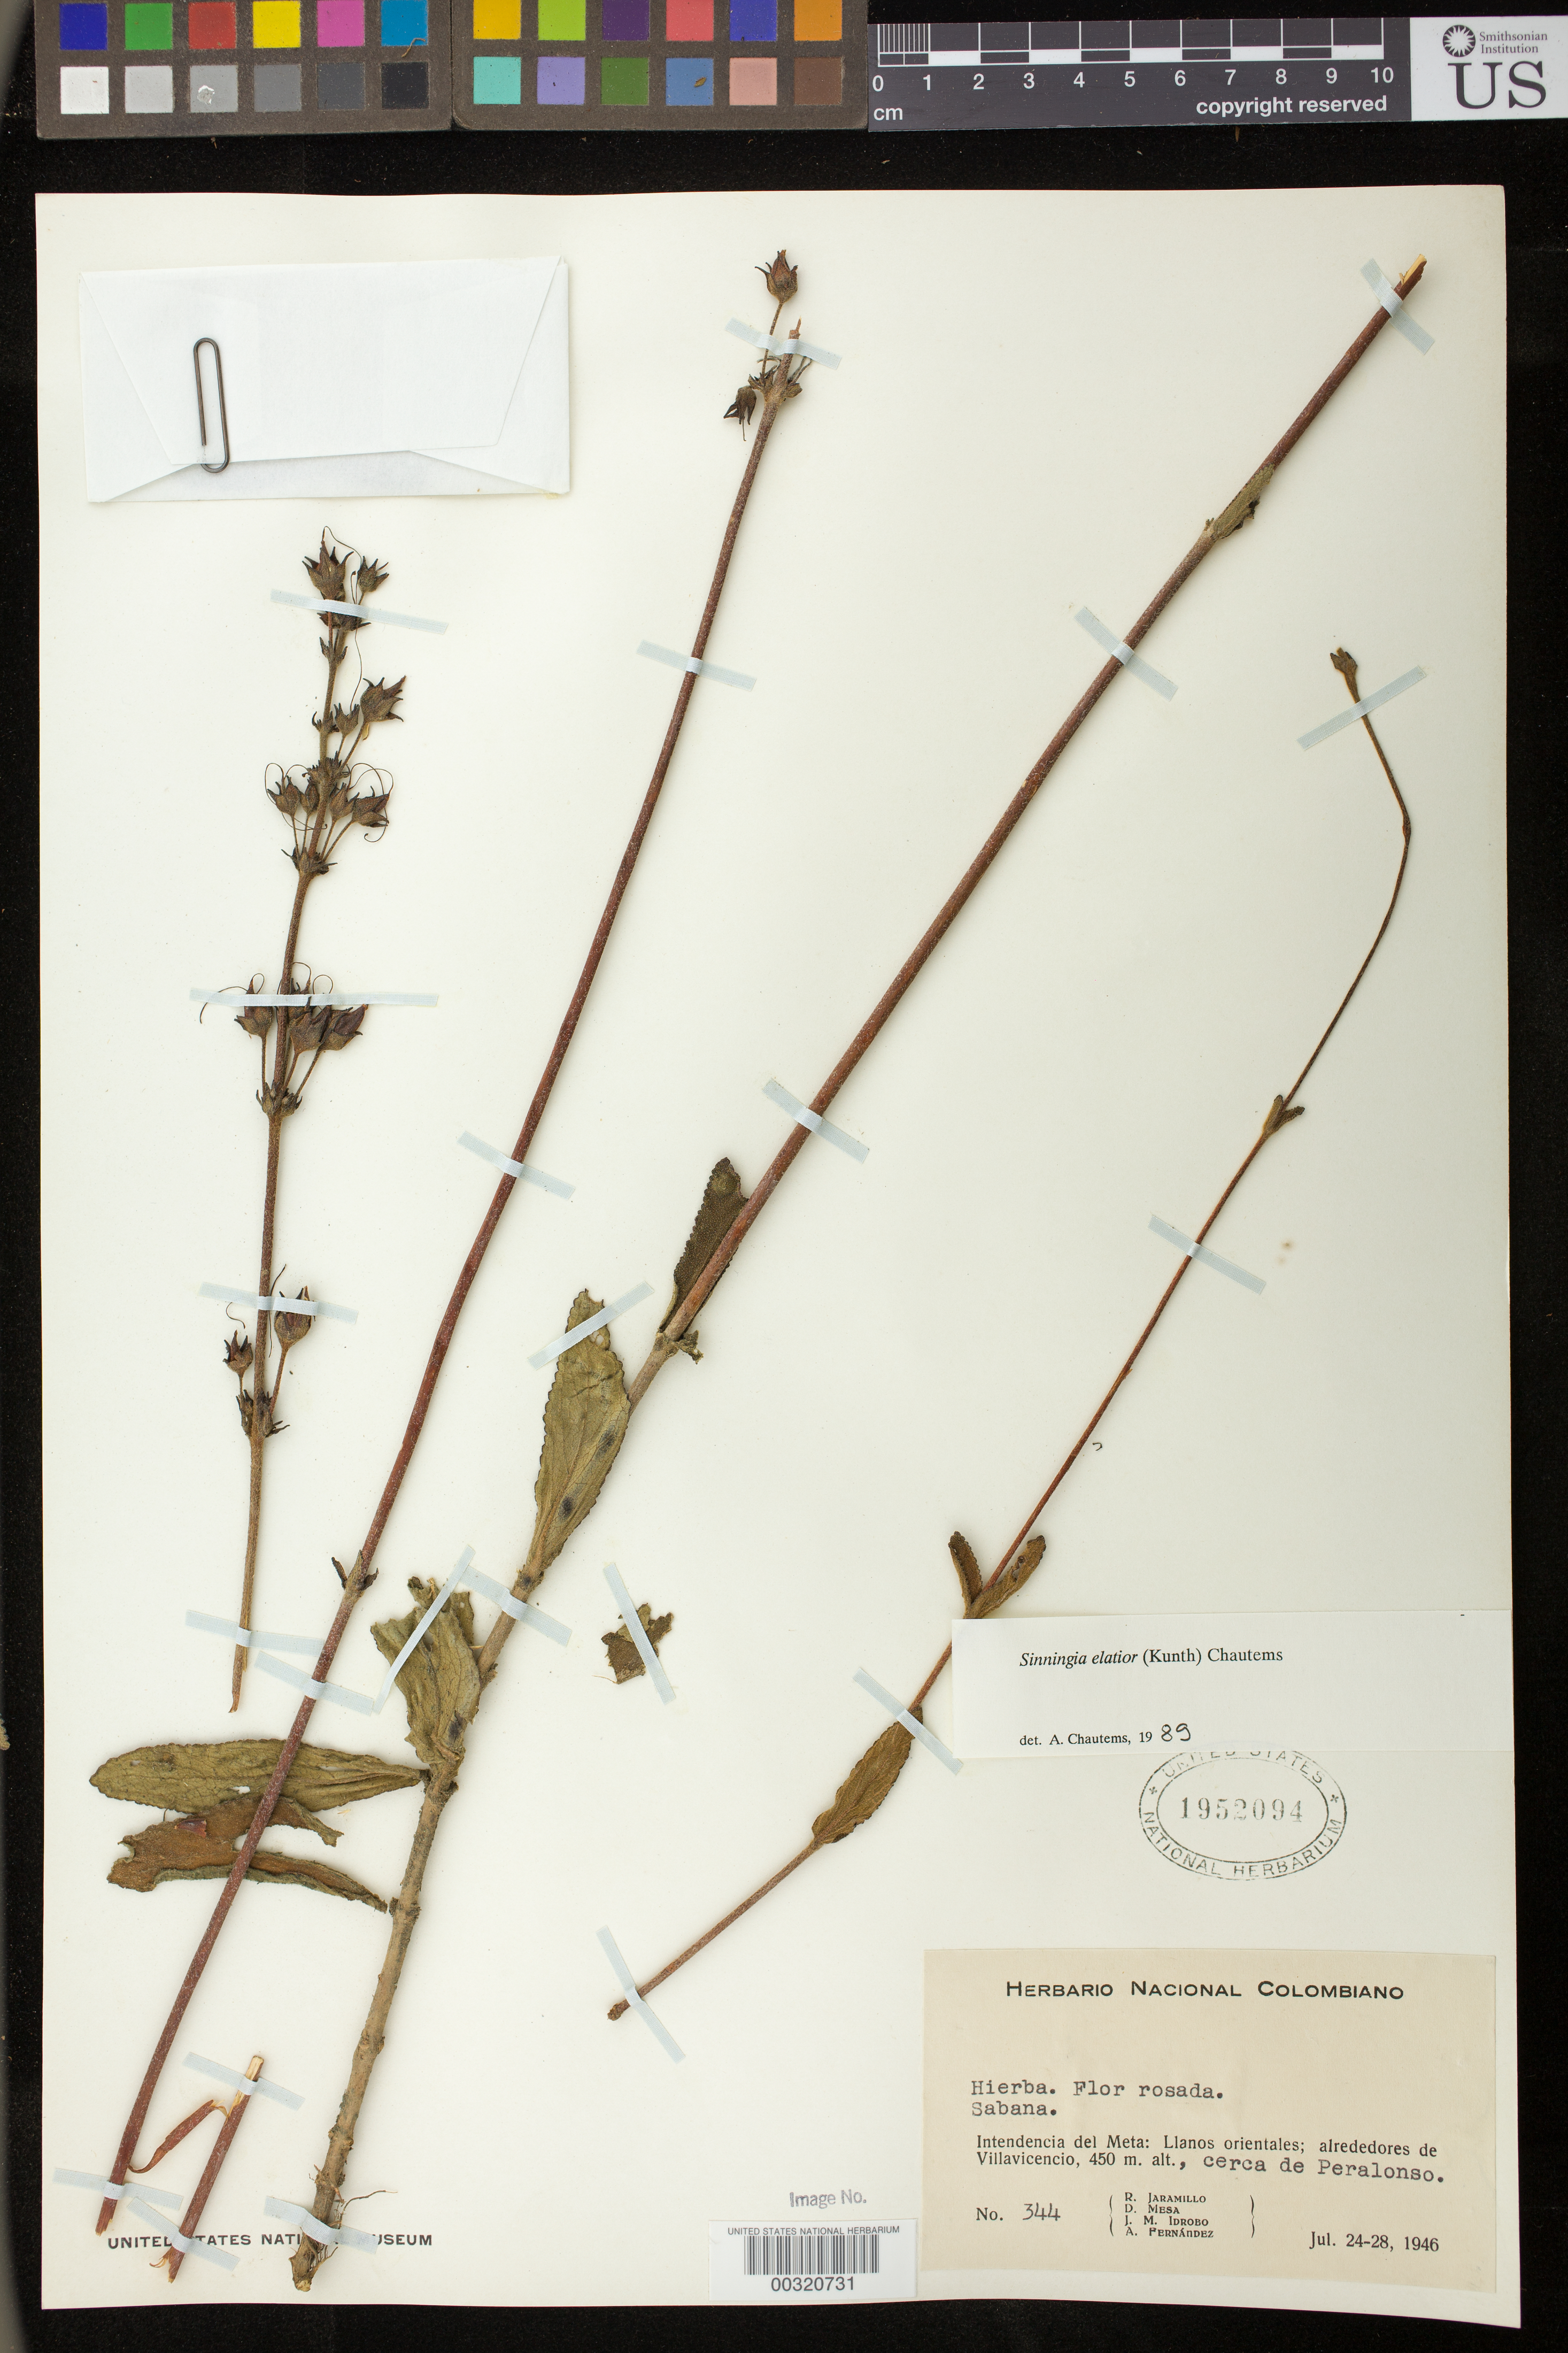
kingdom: Plantae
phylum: Tracheophyta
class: Magnoliopsida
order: Lamiales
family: Gesneriaceae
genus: Sinningia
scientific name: Sinningia elatior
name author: (Kunth) Chautems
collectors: R. Jaramillo M., D. Mesa, J. M. Idrobo & A. Fernandez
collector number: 344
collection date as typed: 24-28 Jul 1946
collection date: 1946-07-24/1946-07-28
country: Colombia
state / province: Meta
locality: Llanos, Orientales, environs of Villavicencio, near Peralonso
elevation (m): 450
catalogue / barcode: US 1952094